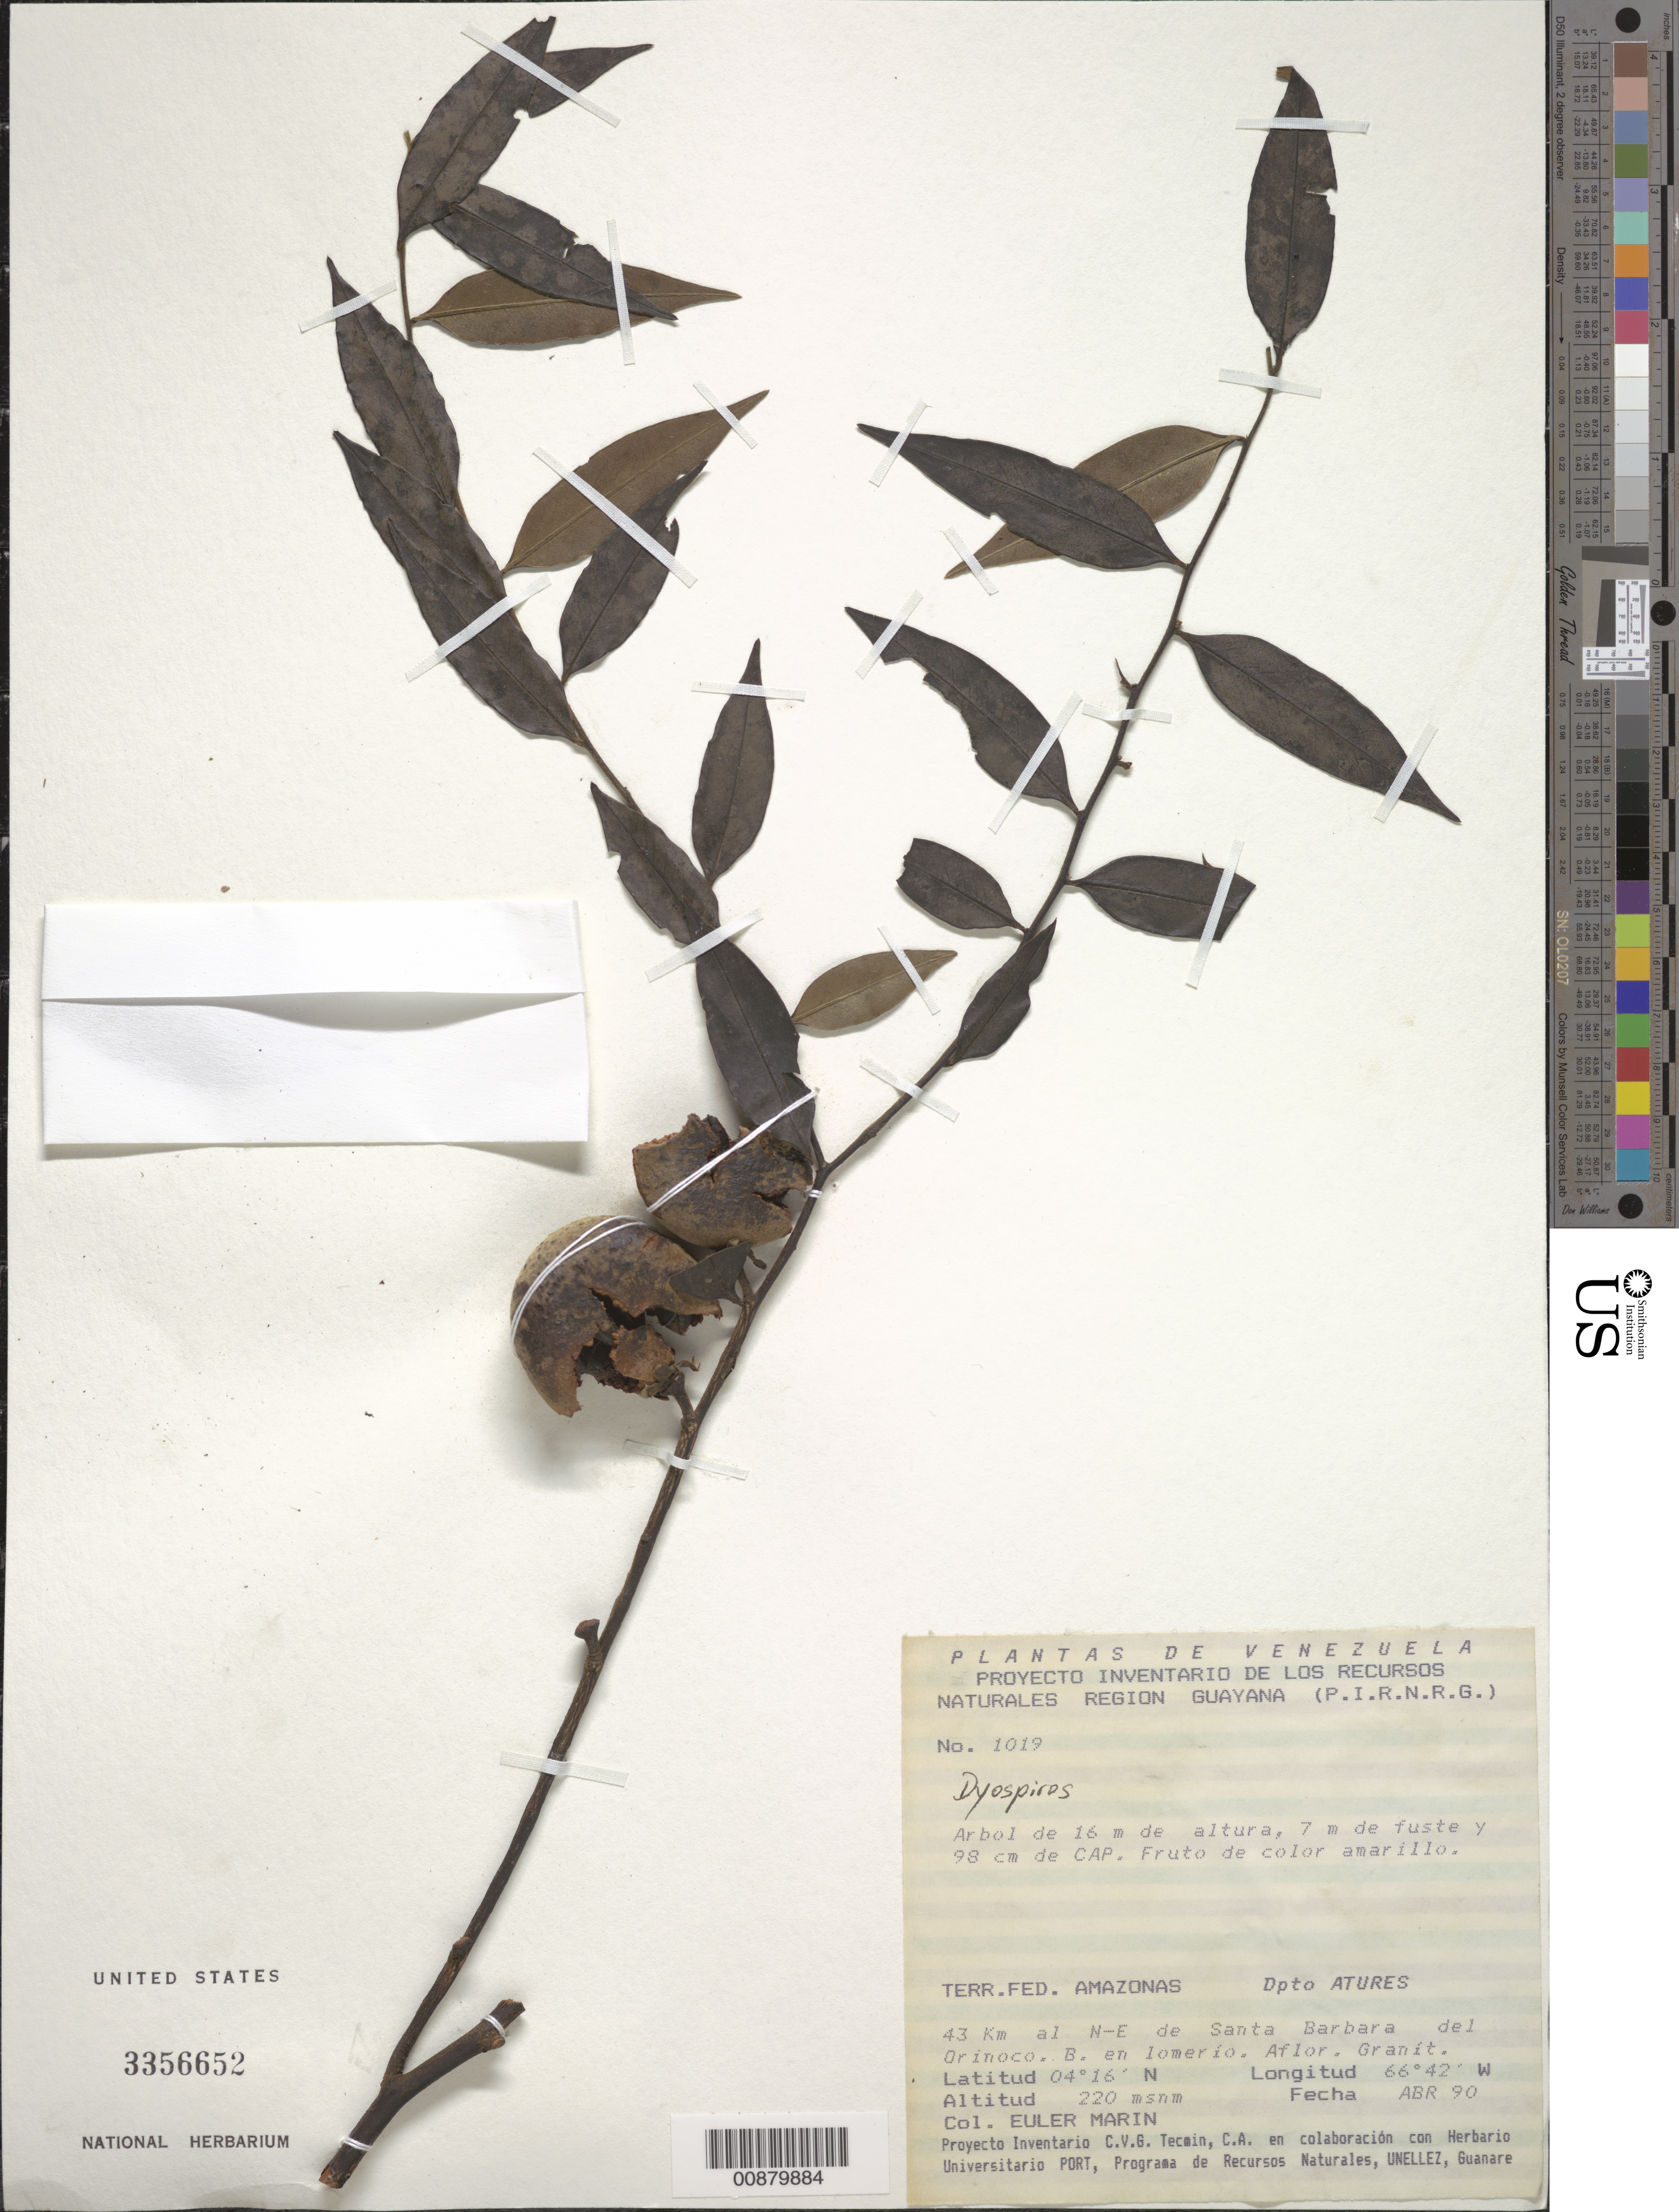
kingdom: Plantae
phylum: Tracheophyta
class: Magnoliopsida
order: Ericales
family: Ebenaceae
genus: Diospyros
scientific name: Diospyros sp.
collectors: E. Marin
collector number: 1019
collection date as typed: Apr-90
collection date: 1990-04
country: Venezuela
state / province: Amazonas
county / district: Atures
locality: Santa Barbara del Orinoco, 43 km al NE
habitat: Lomerio, aflorimento granítica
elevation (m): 220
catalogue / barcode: US 3356652